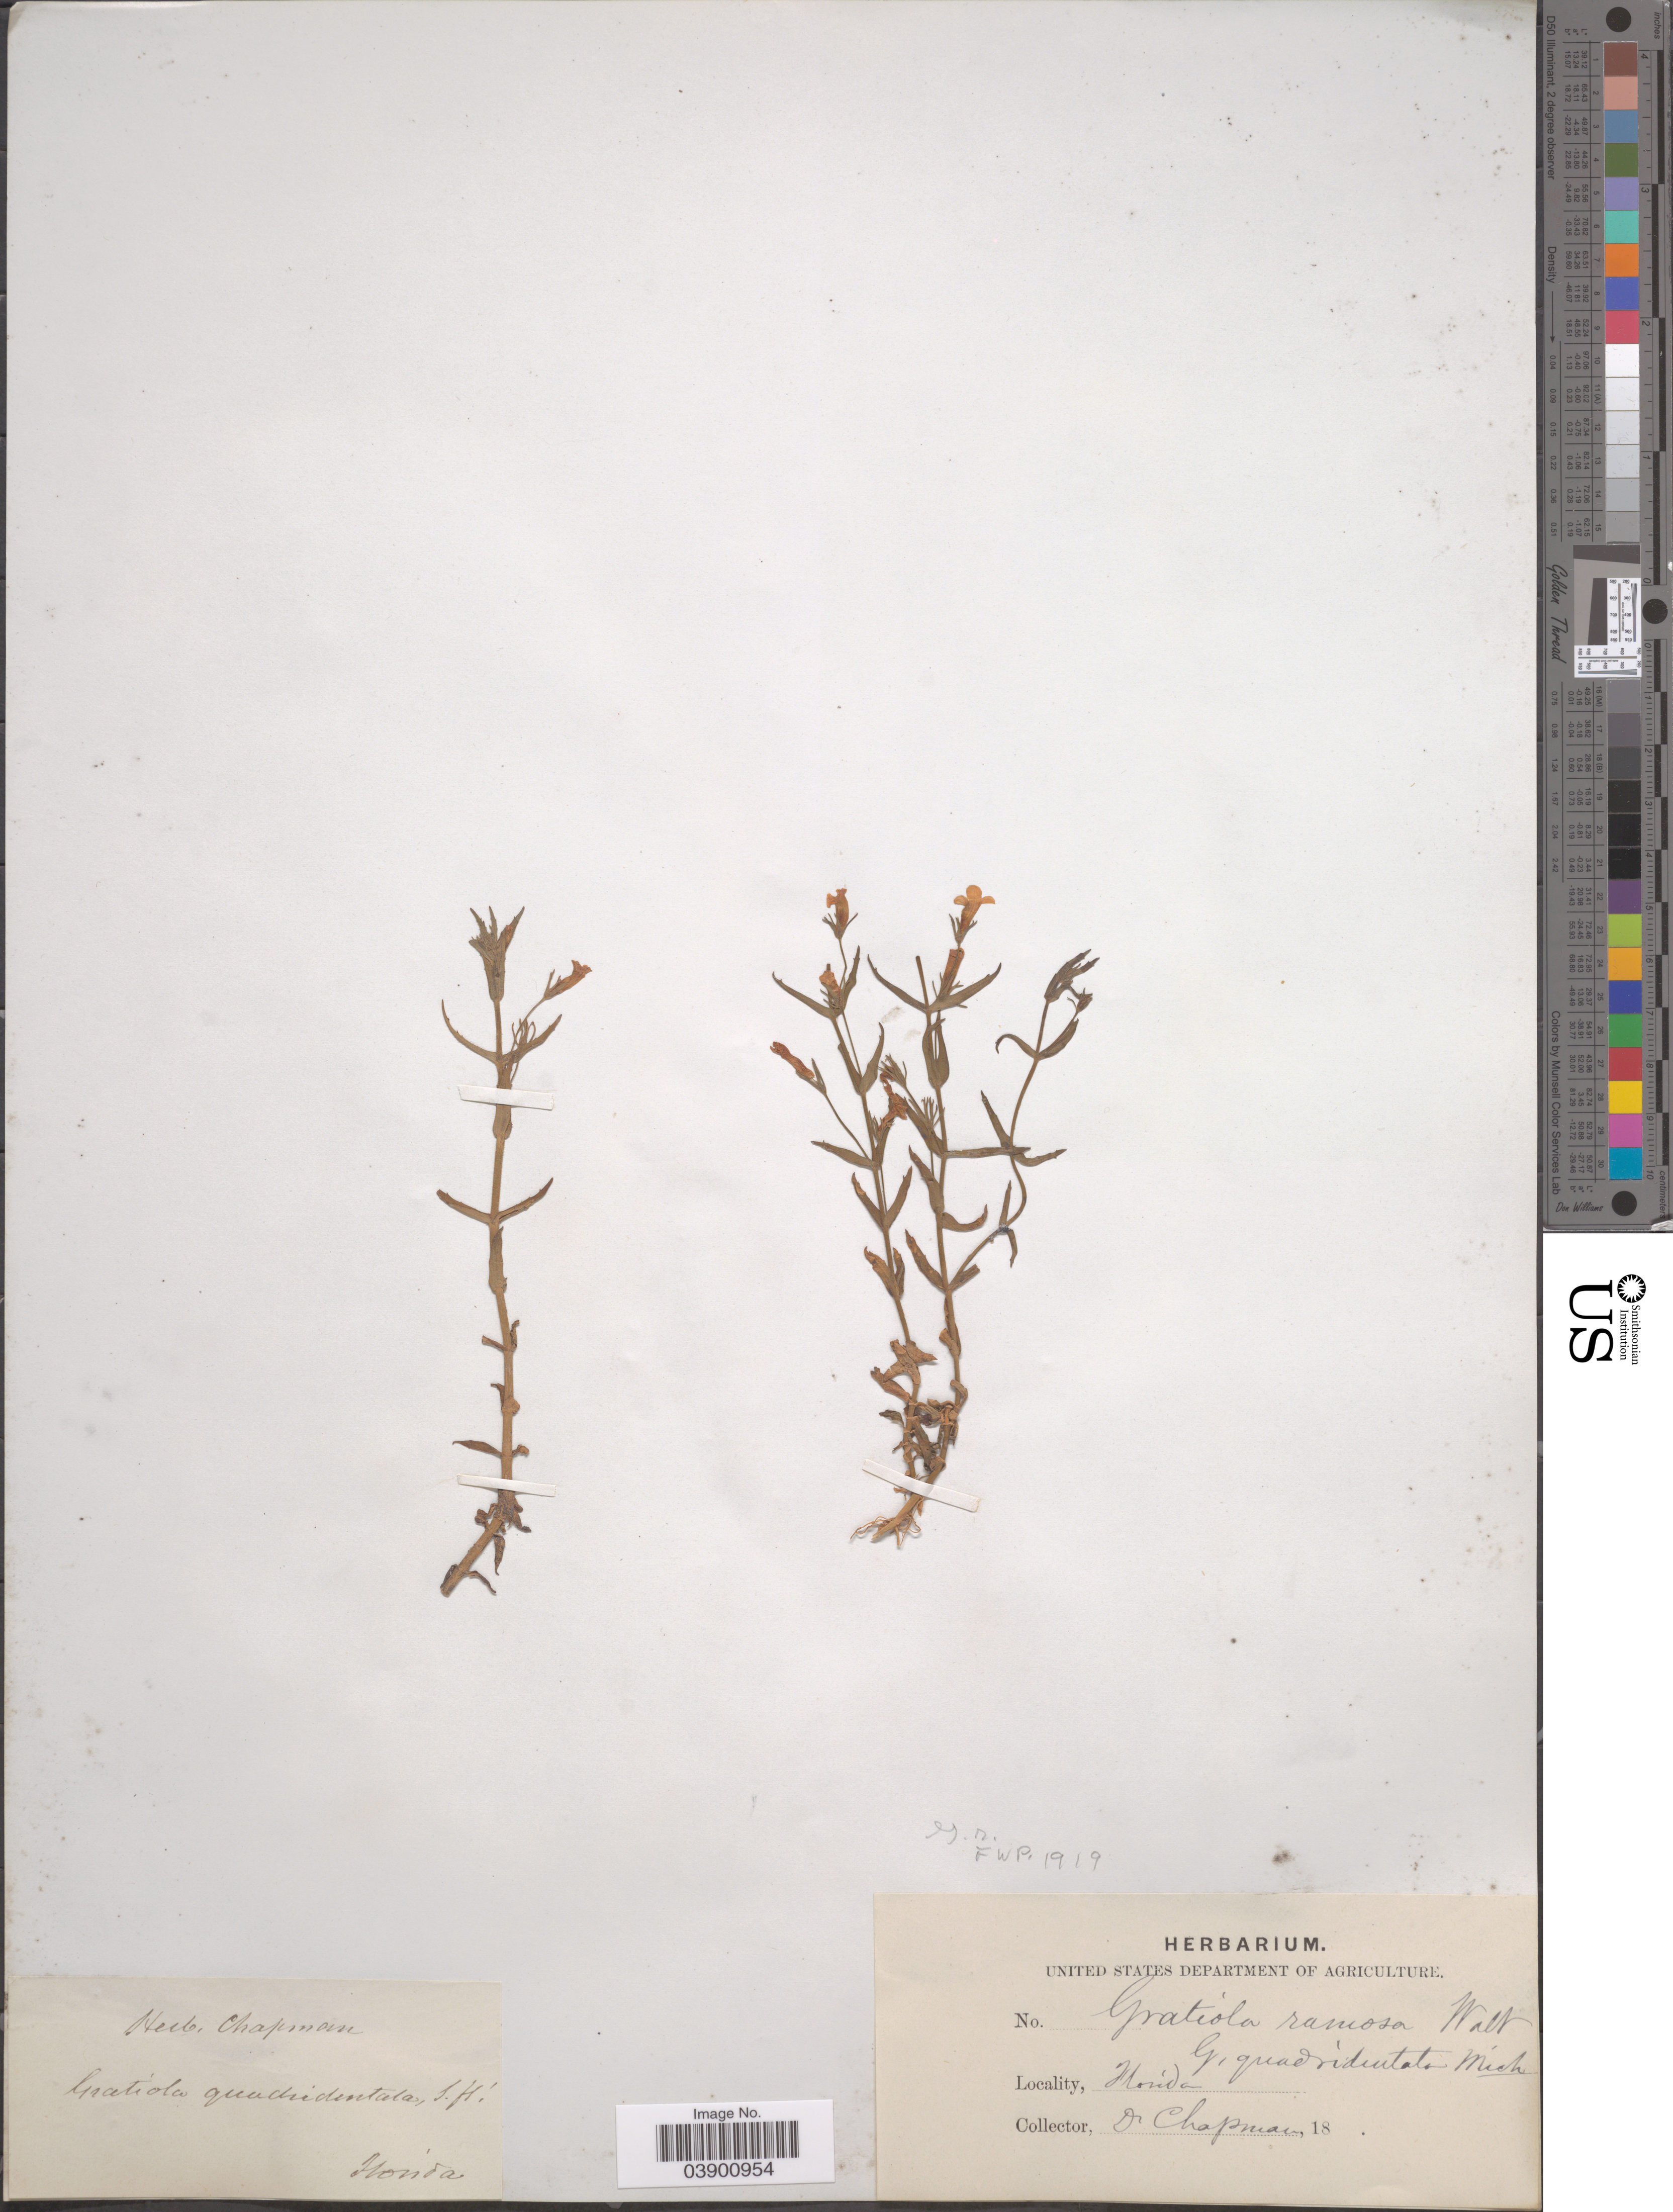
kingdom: Plantae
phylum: Tracheophyta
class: Magnoliopsida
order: Lamiales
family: Plantaginaceae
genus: Gratiola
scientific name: Gratiola ramosa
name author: Walter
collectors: A. Chapman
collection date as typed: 18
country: United States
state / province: Florida